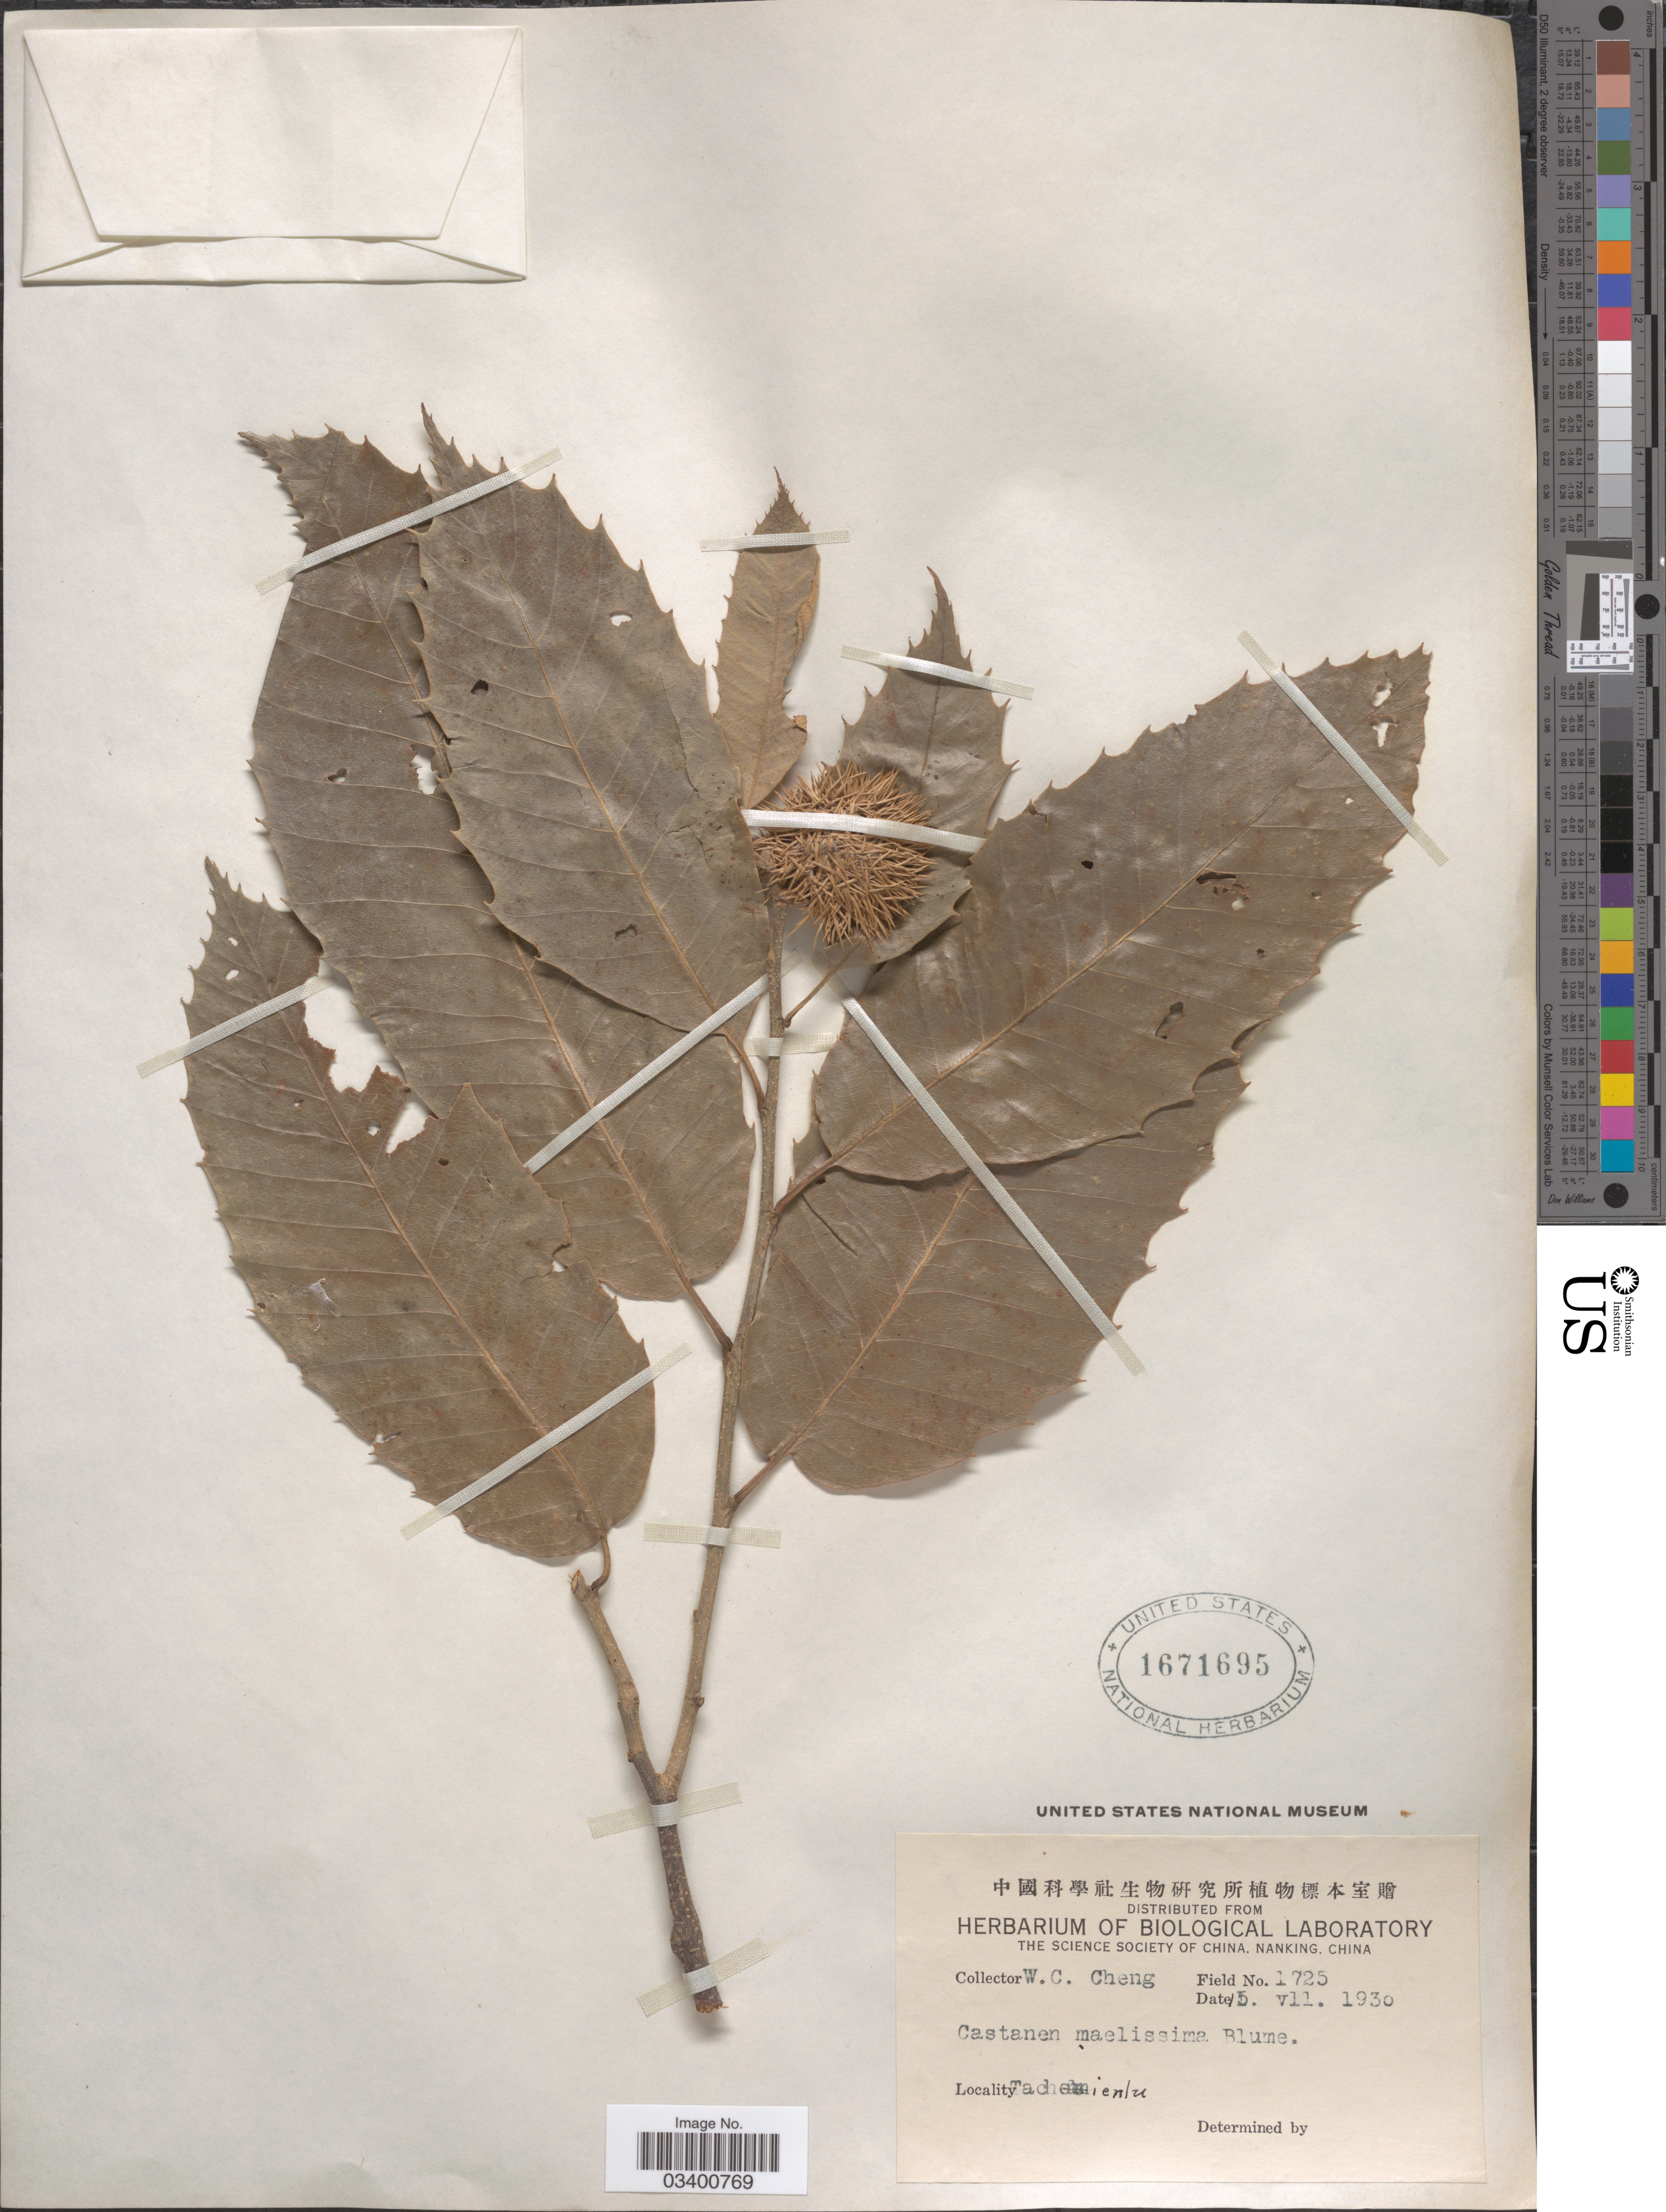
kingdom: Plantae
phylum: Tracheophyta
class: Magnoliopsida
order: Fagales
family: Fagaceae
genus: Castanea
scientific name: Castanea mollissima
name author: Blume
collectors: W. C. Cheng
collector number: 1725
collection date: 1930-07-15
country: China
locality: Tachienlu.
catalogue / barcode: US 1671695